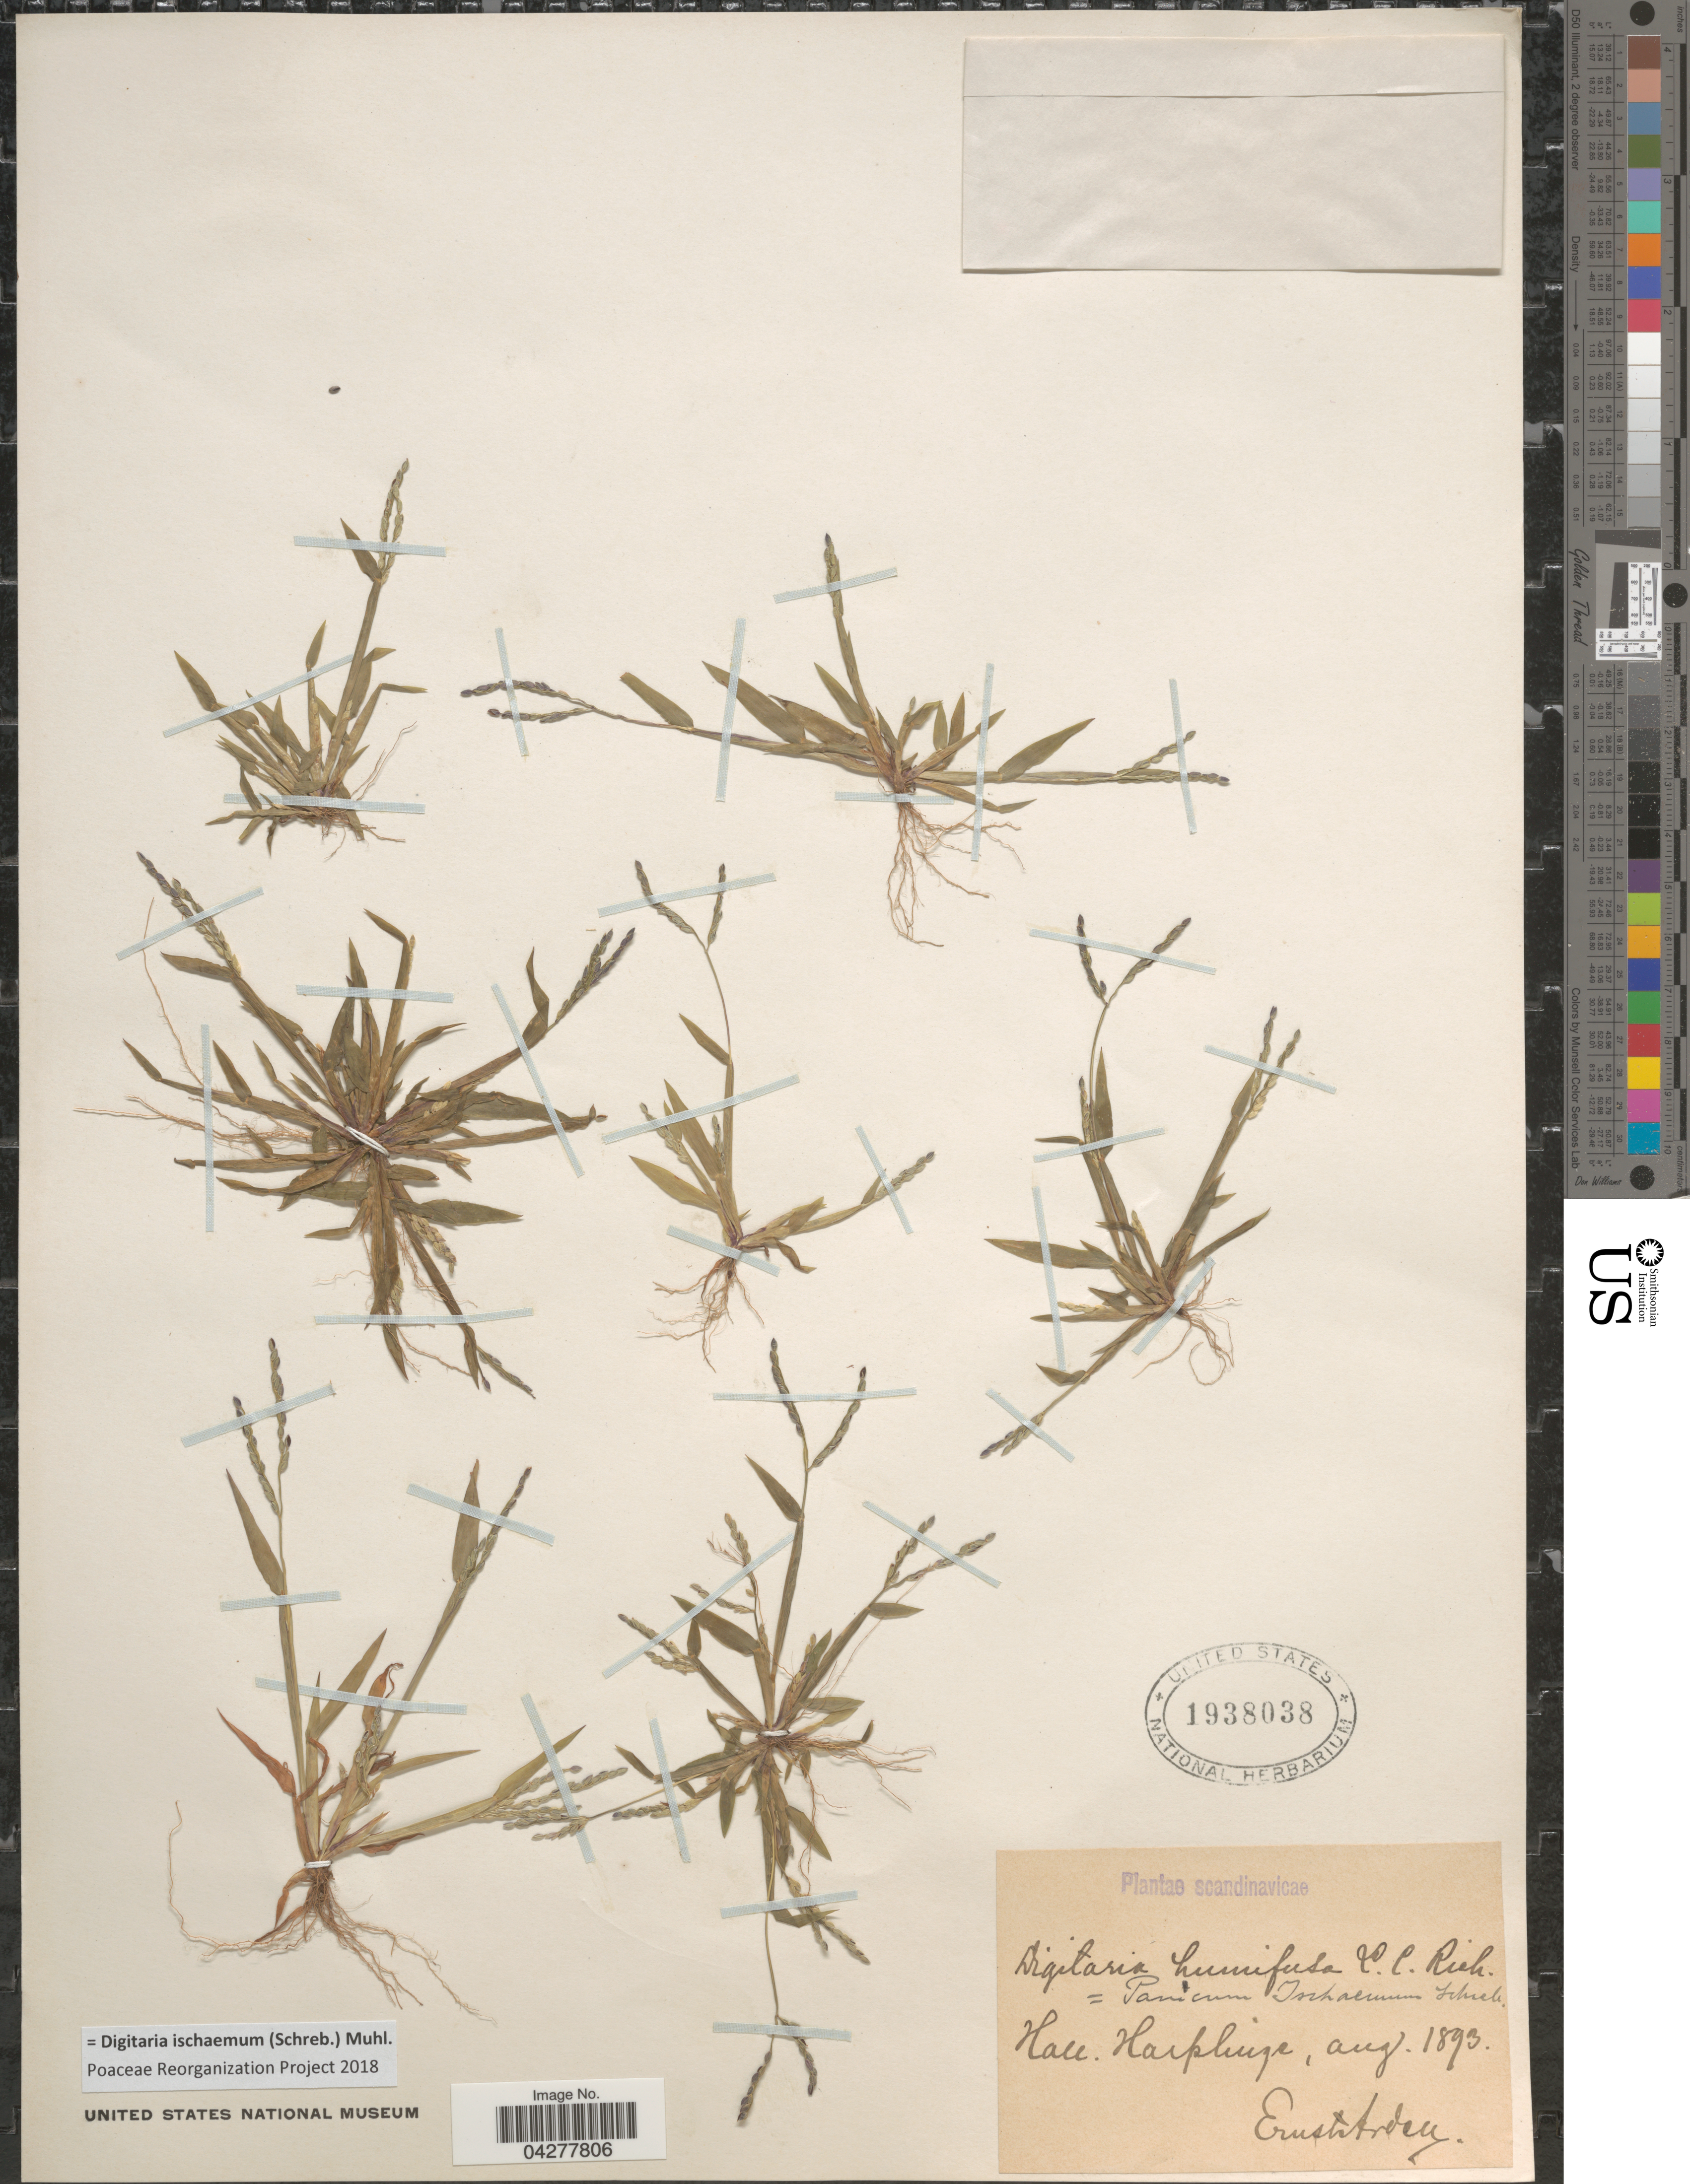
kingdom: Plantae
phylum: Tracheophyta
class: Liliopsida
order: Poales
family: Poaceae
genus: Digitaria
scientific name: Digitaria ischaemum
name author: (Schreber) Schreber ex Muhl.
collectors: Erustiterdey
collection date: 1893-08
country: Sweden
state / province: Halland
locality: Scandinavicae. Hall. Harplinze.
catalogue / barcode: US 1938038